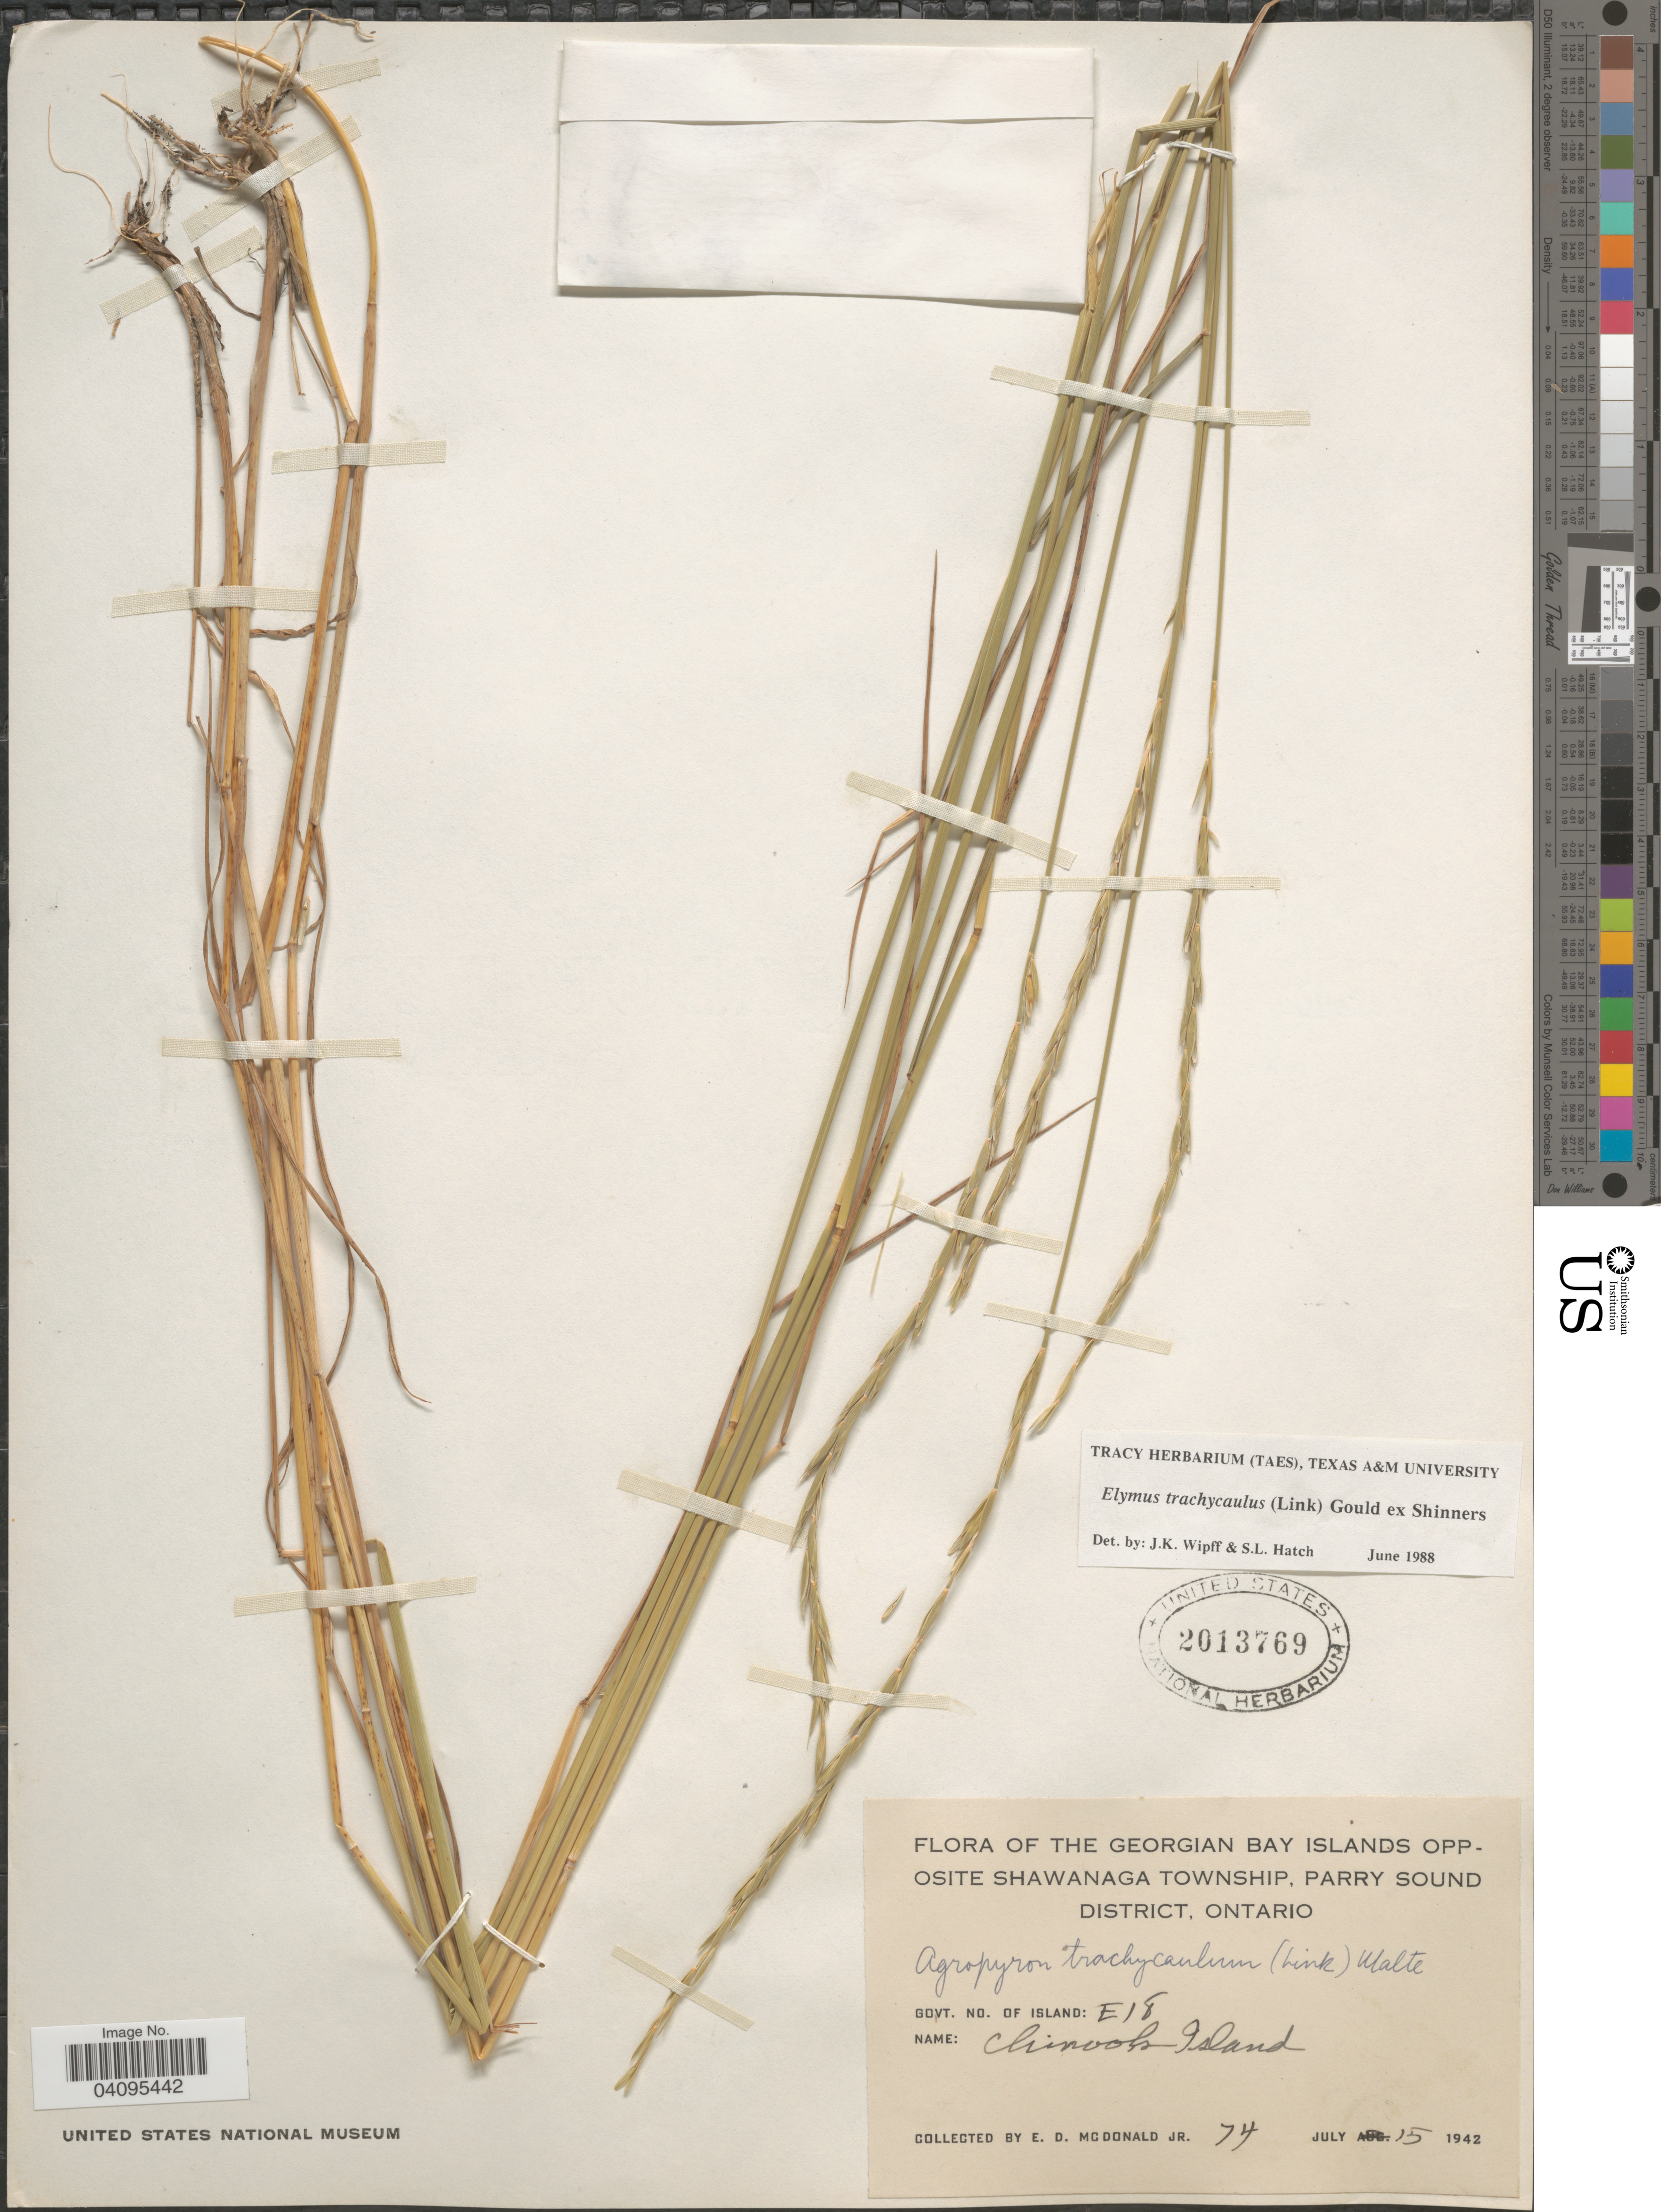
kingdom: Plantae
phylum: Tracheophyta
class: Liliopsida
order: Poales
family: Poaceae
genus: Elymus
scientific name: Elymus trachycaulus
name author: (Link) Gould ex Shinners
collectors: E. D. McDonald Jr.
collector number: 74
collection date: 1942-07-15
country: Canada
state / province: Ontario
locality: The Georgian Bay Islands Opposite Shawanaga Township, Parry Sound District. Govt. no. of Island: E18. Chinook Island.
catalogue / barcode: US 2013769